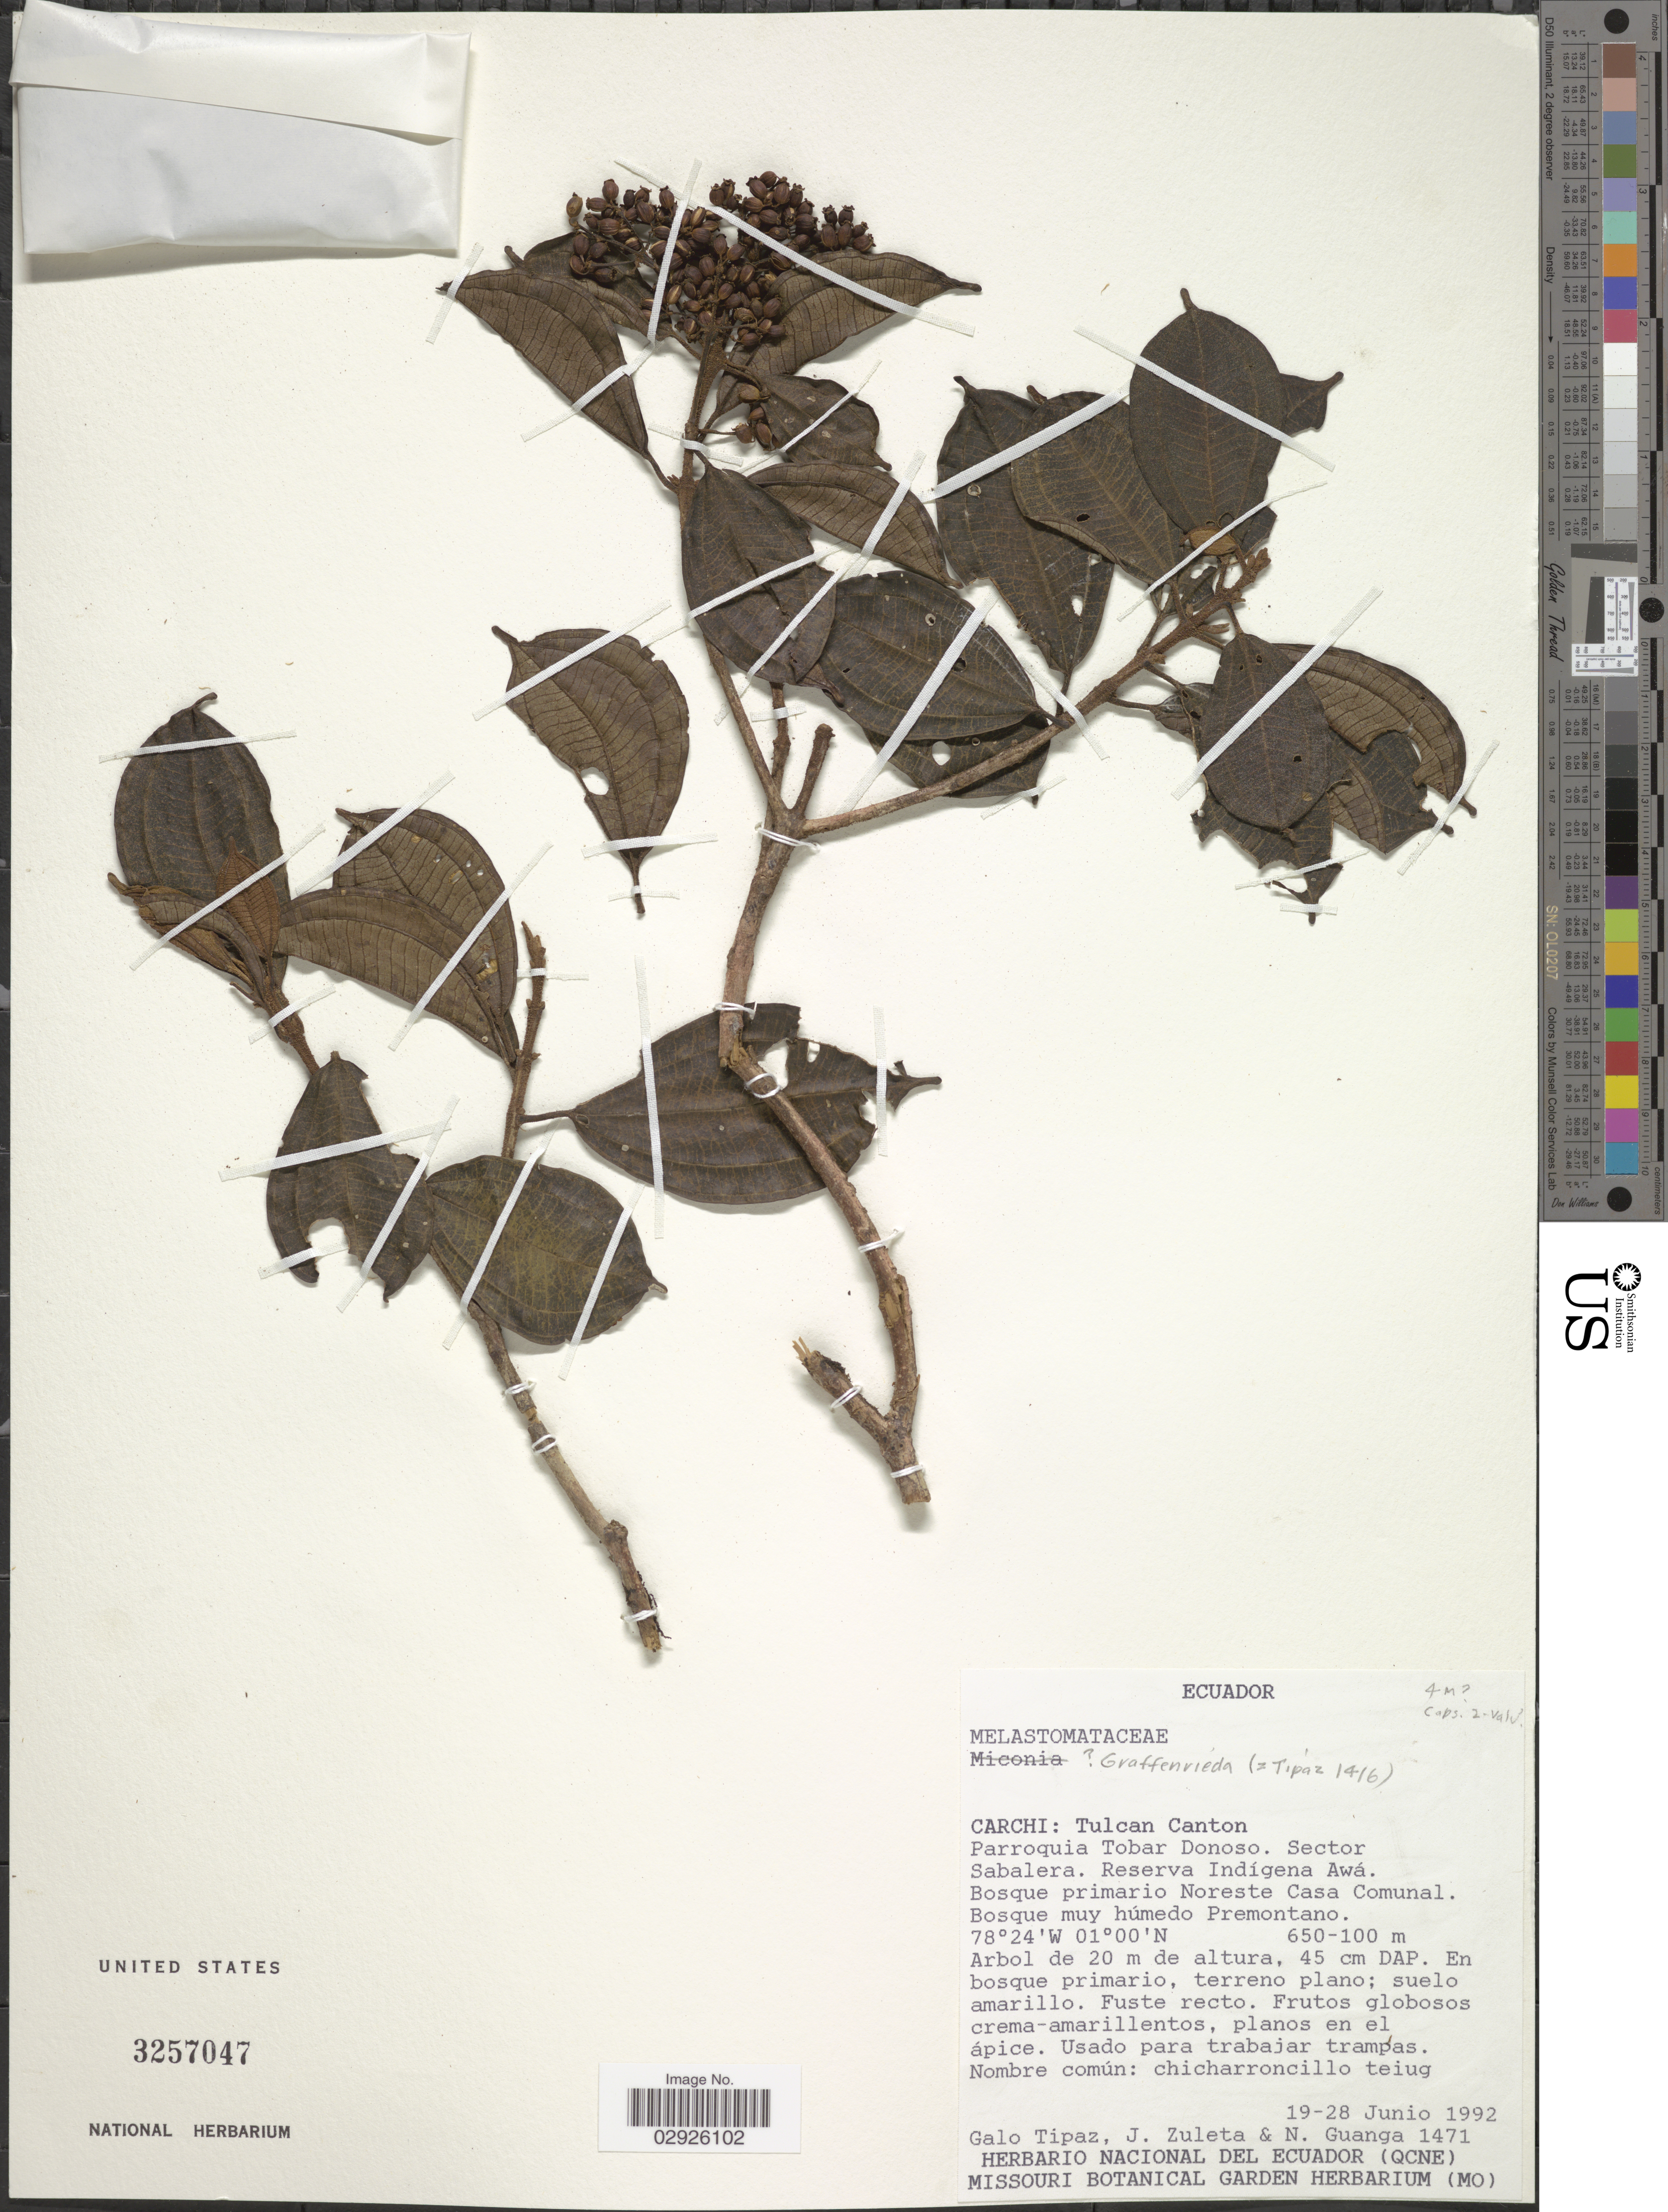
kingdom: Plantae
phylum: Tracheophyta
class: Magnoliopsida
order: Myrtales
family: Melastomataceae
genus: Tessmannianthus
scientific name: Tessmannianthus sp.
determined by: Murillo, J. S.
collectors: G. Tipaz, J. Zuleta & N. Guanga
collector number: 1471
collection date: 1992-06-19/1992-06-28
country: Ecuador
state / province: Carchi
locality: Tulcan Canton. Parroquia Tobar Donoso. Sector Sabalera. Reserva Indígena Awá. Bosque primario Noreste Casa Comunal.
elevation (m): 100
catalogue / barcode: US 3257047